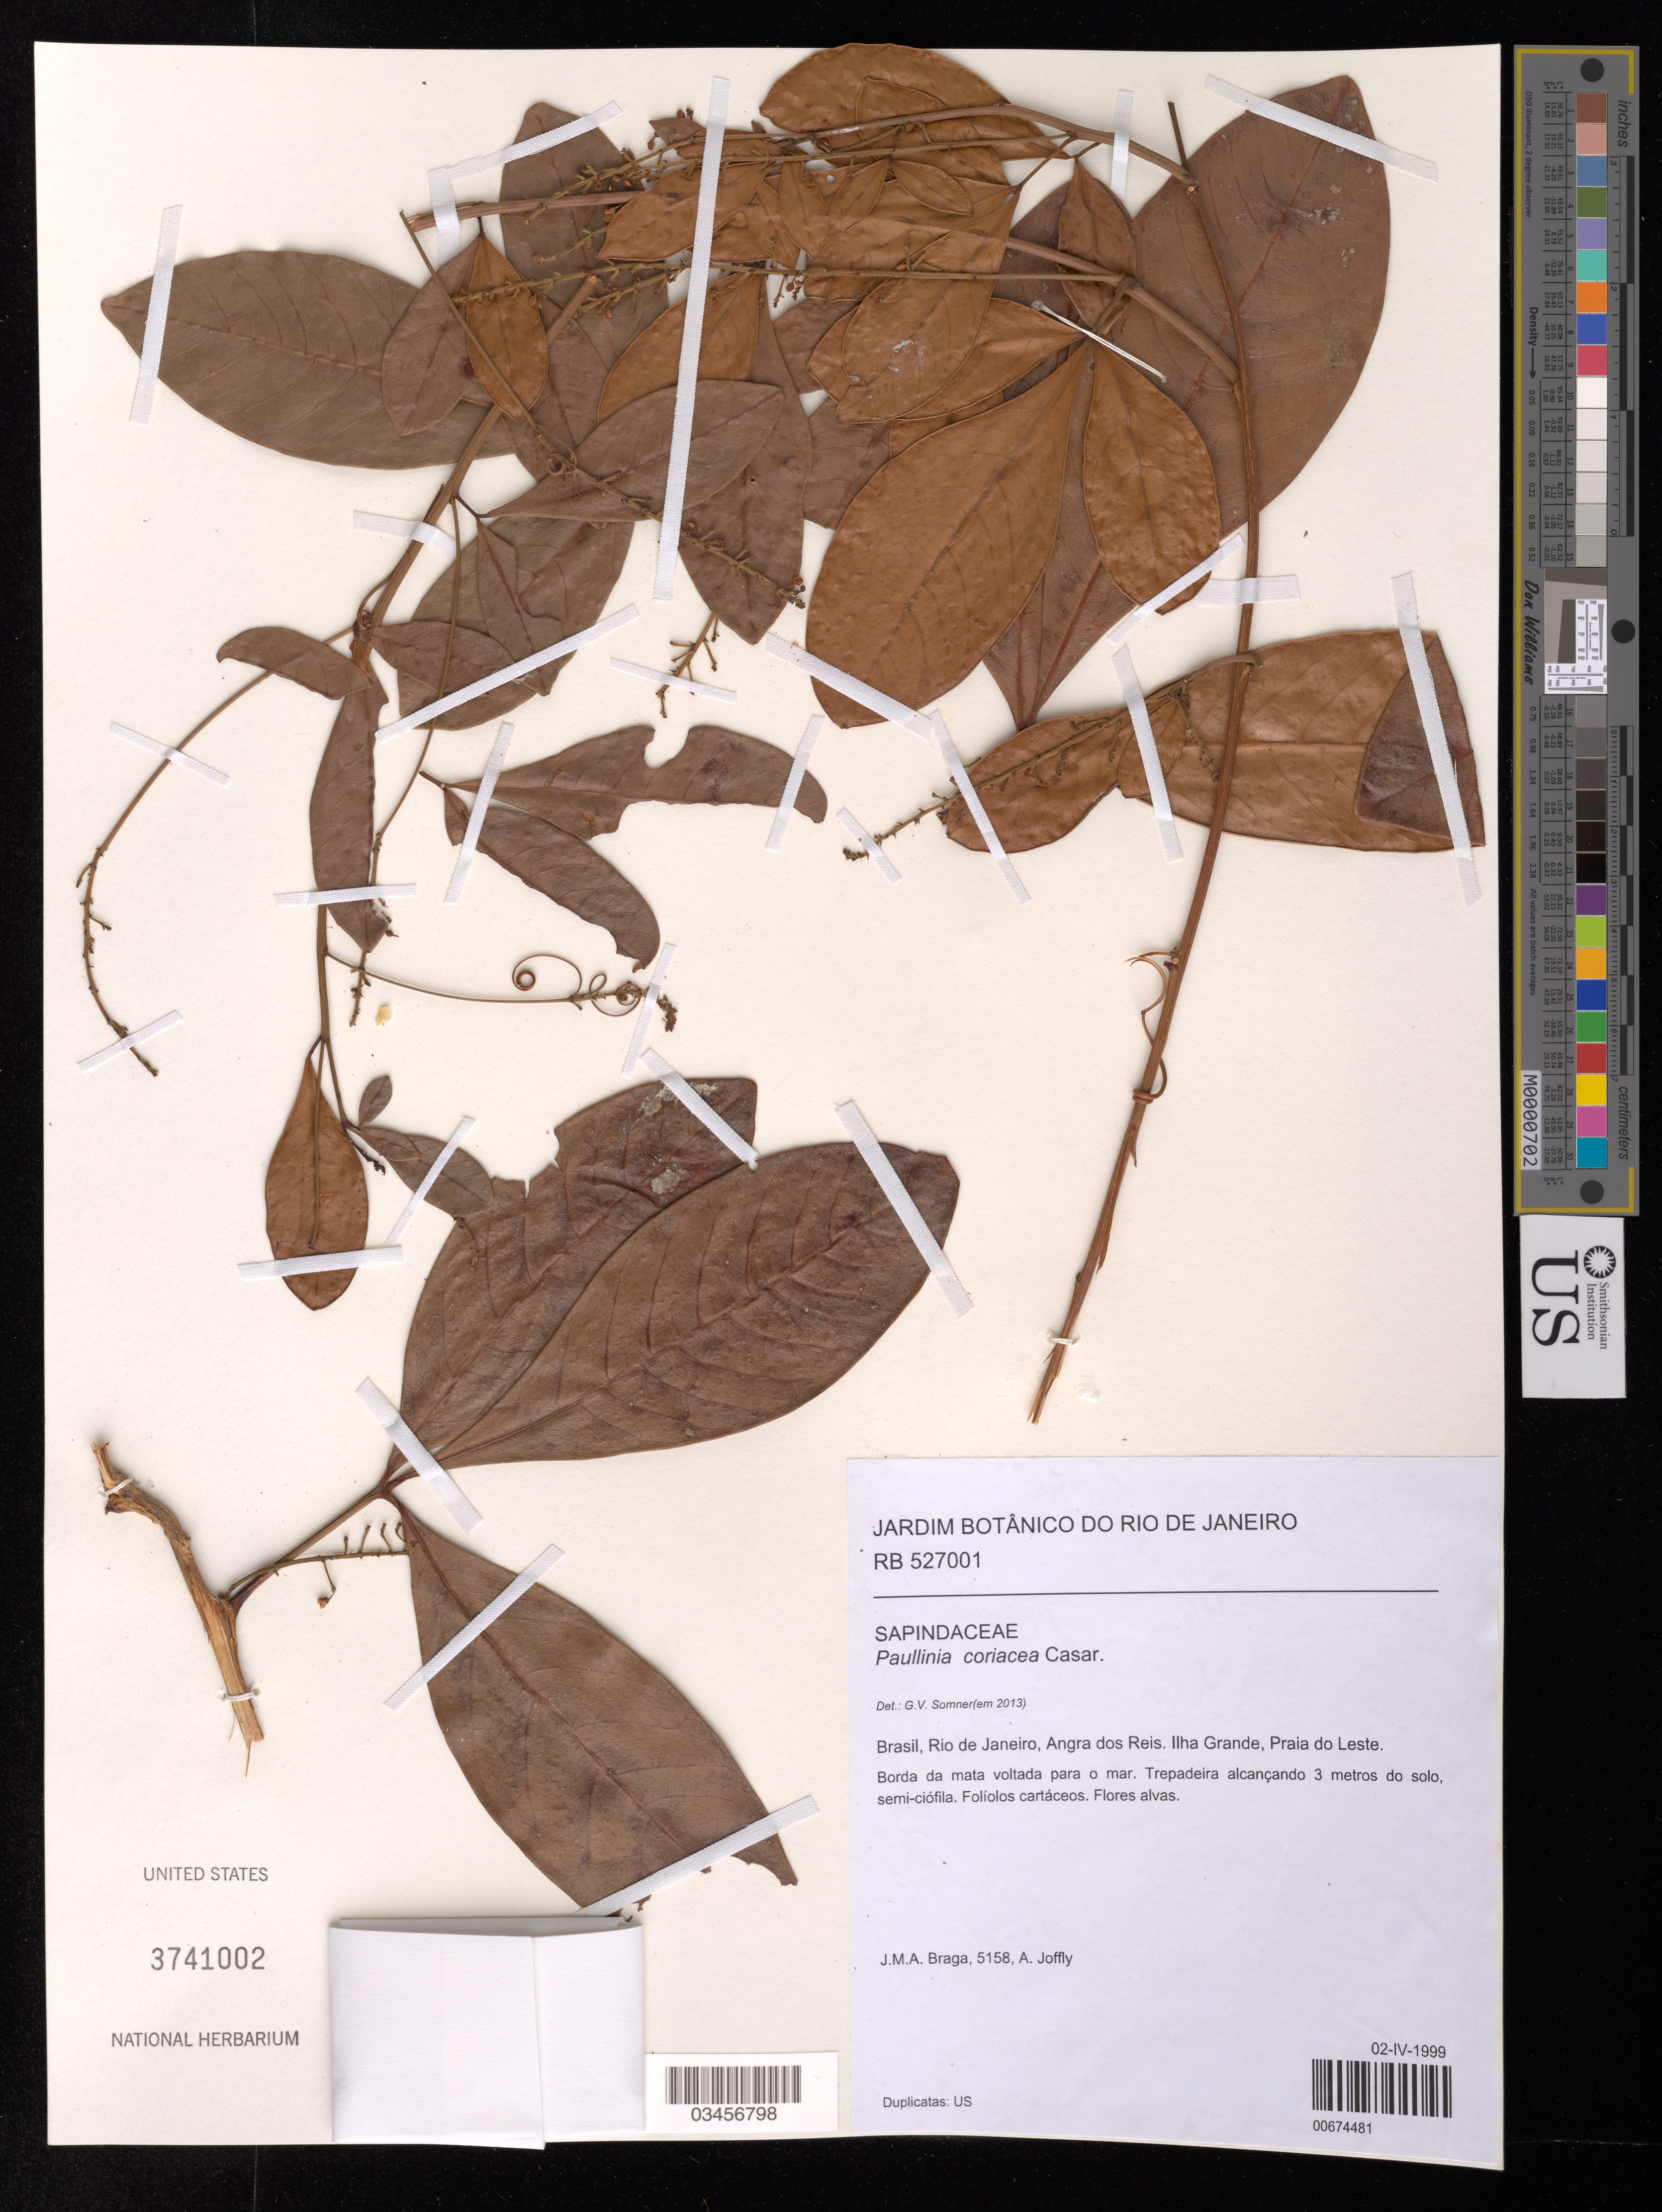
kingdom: Plantae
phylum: Tracheophyta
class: Magnoliopsida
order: Sapindales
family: Sapindaceae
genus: Paullinia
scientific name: Paullinia coriacea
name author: Casar.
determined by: Somner, G. V.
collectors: J. Alvarenga Braga & A. Joffly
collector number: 5158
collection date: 1999-04-02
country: Brazil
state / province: Rio de Janeiro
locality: Angra dos Reis. Ilha Grande, Praia do Leste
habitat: Borda da mata voltada para o mar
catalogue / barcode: US 3741002